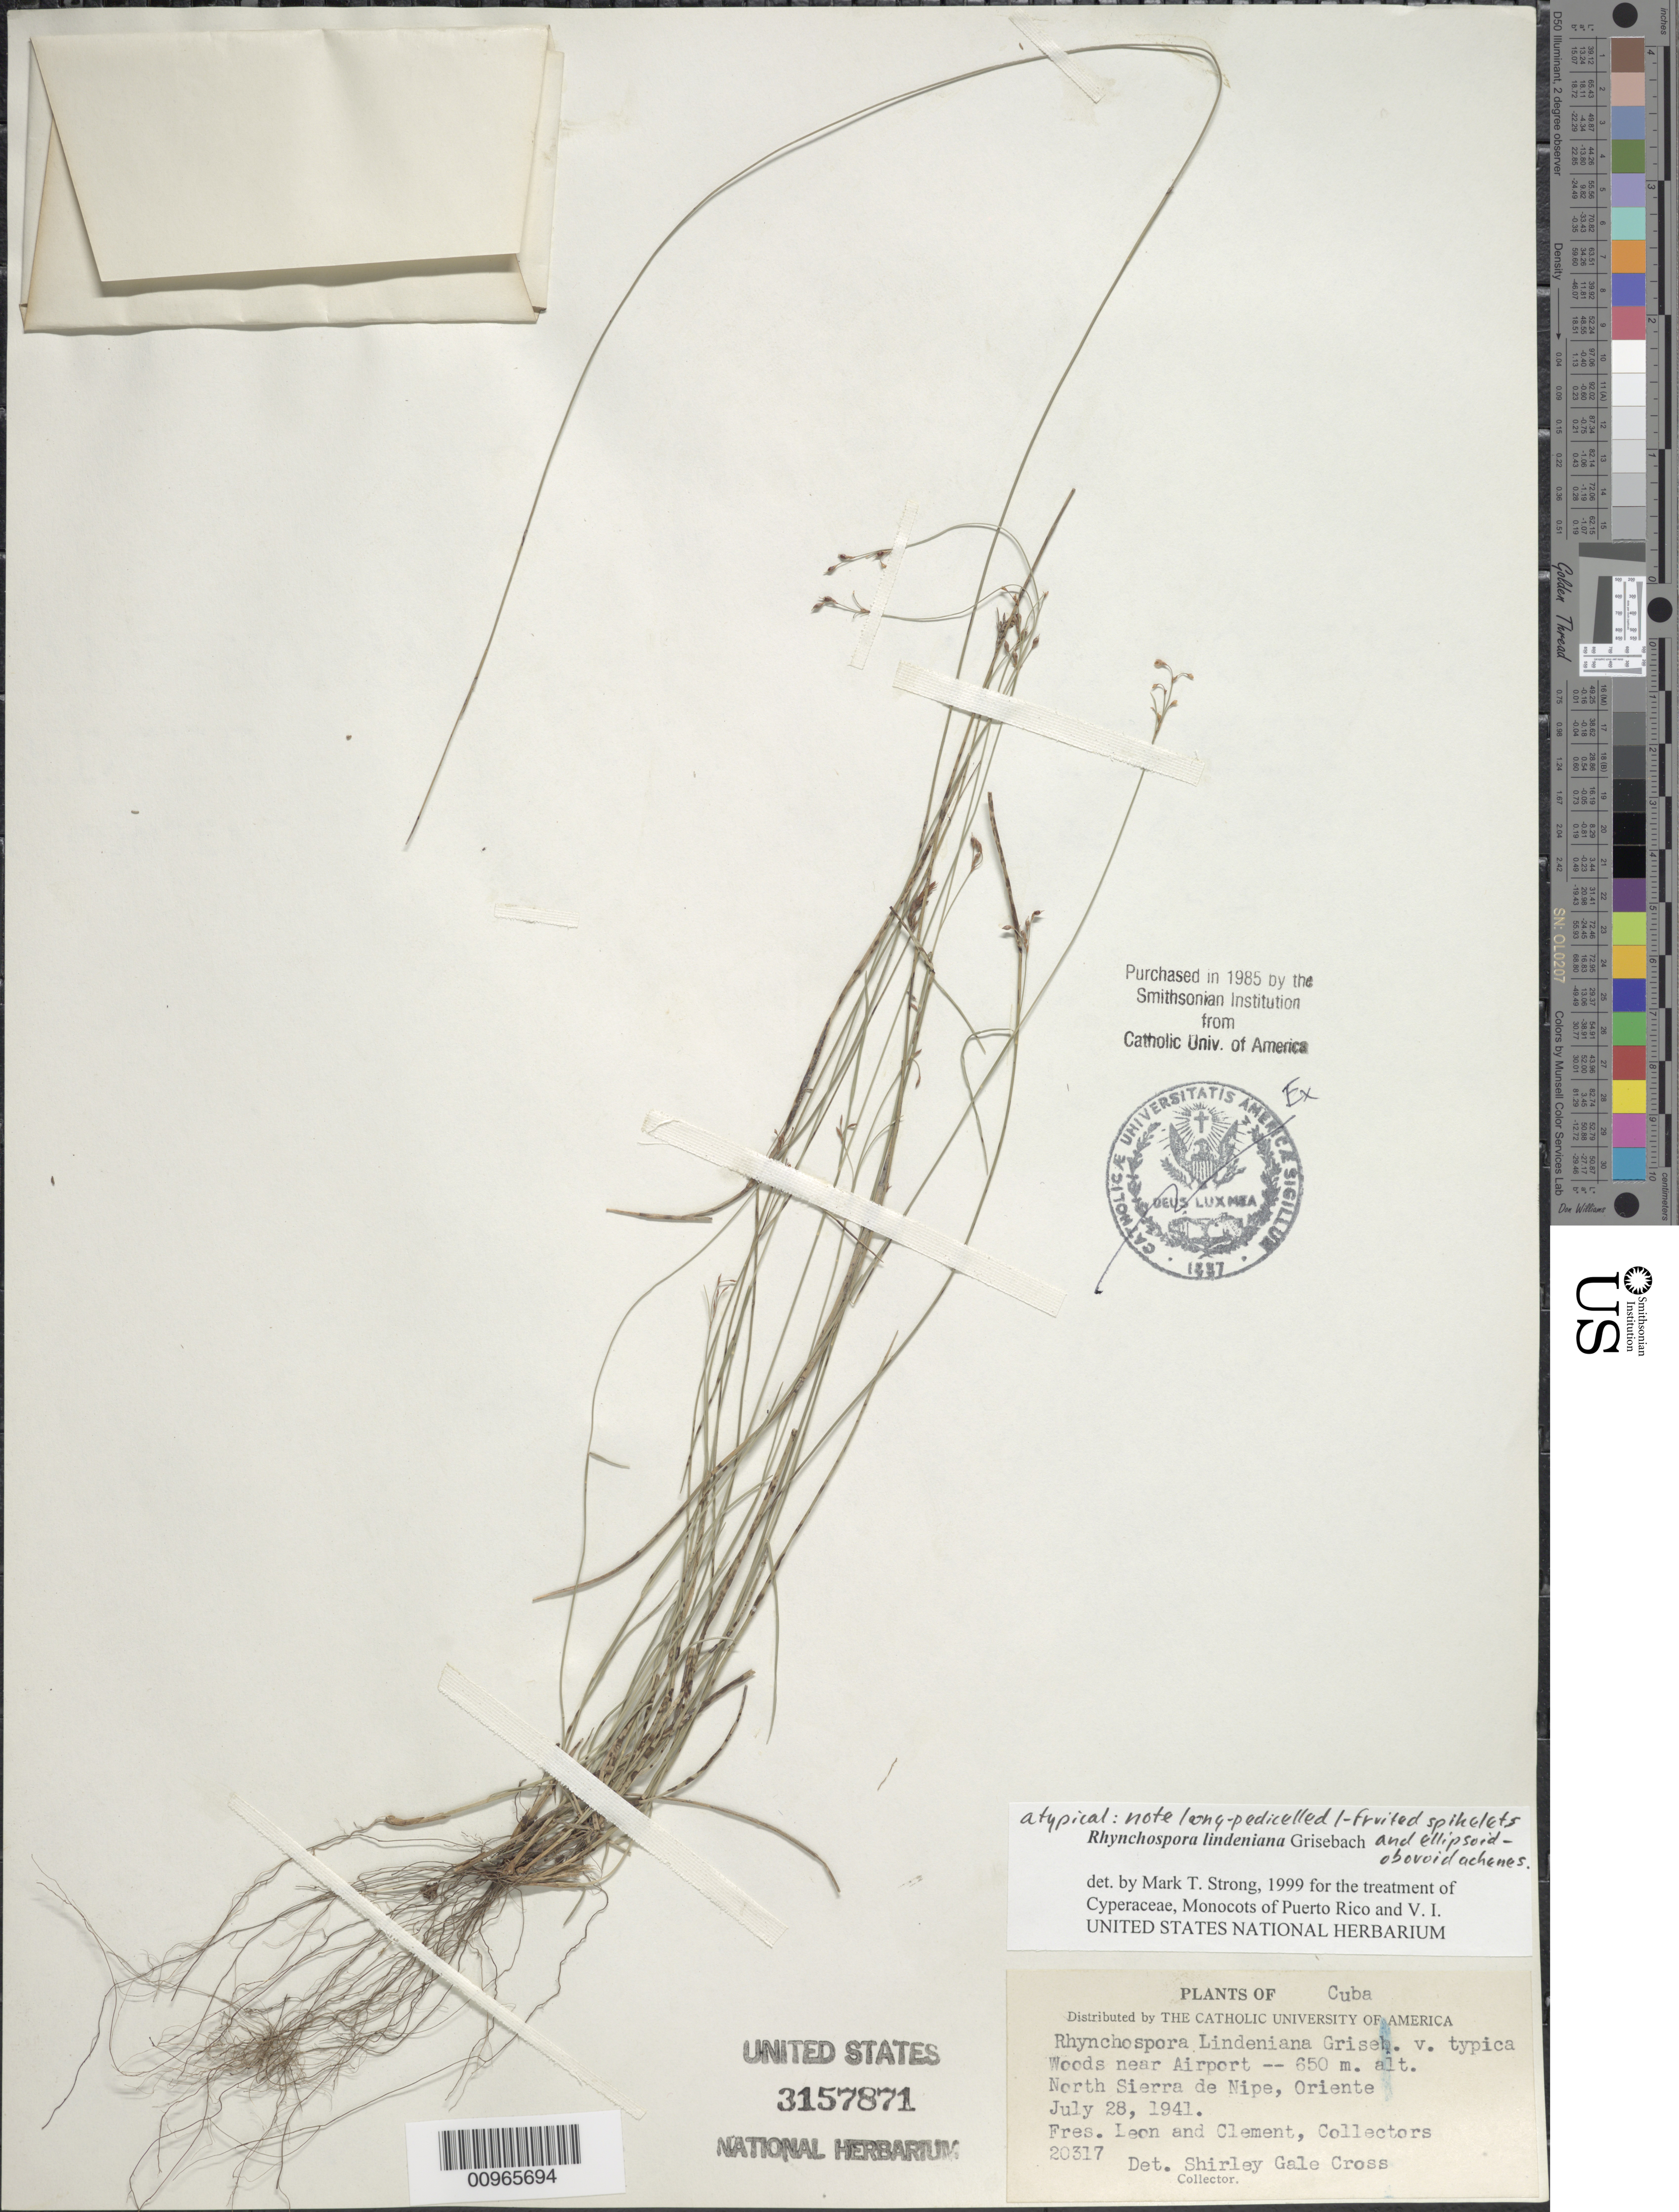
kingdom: Plantae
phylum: Tracheophyta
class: Liliopsida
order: Poales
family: Cyperaceae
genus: Rhynchospora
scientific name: Rhynchospora lindeniana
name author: Griseb.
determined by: Strong, M. T., (US), Smithsonian Institution - National Museum of Natural History (UNITED STATES)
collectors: F. Leon & Bro. Clemente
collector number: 20317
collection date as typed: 28 Jul 1941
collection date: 1941-07-28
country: Cuba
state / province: Holguín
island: Cuba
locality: Woods near airport, North Sierra de Nipe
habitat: Woods near airport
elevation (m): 650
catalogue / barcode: US 3157871